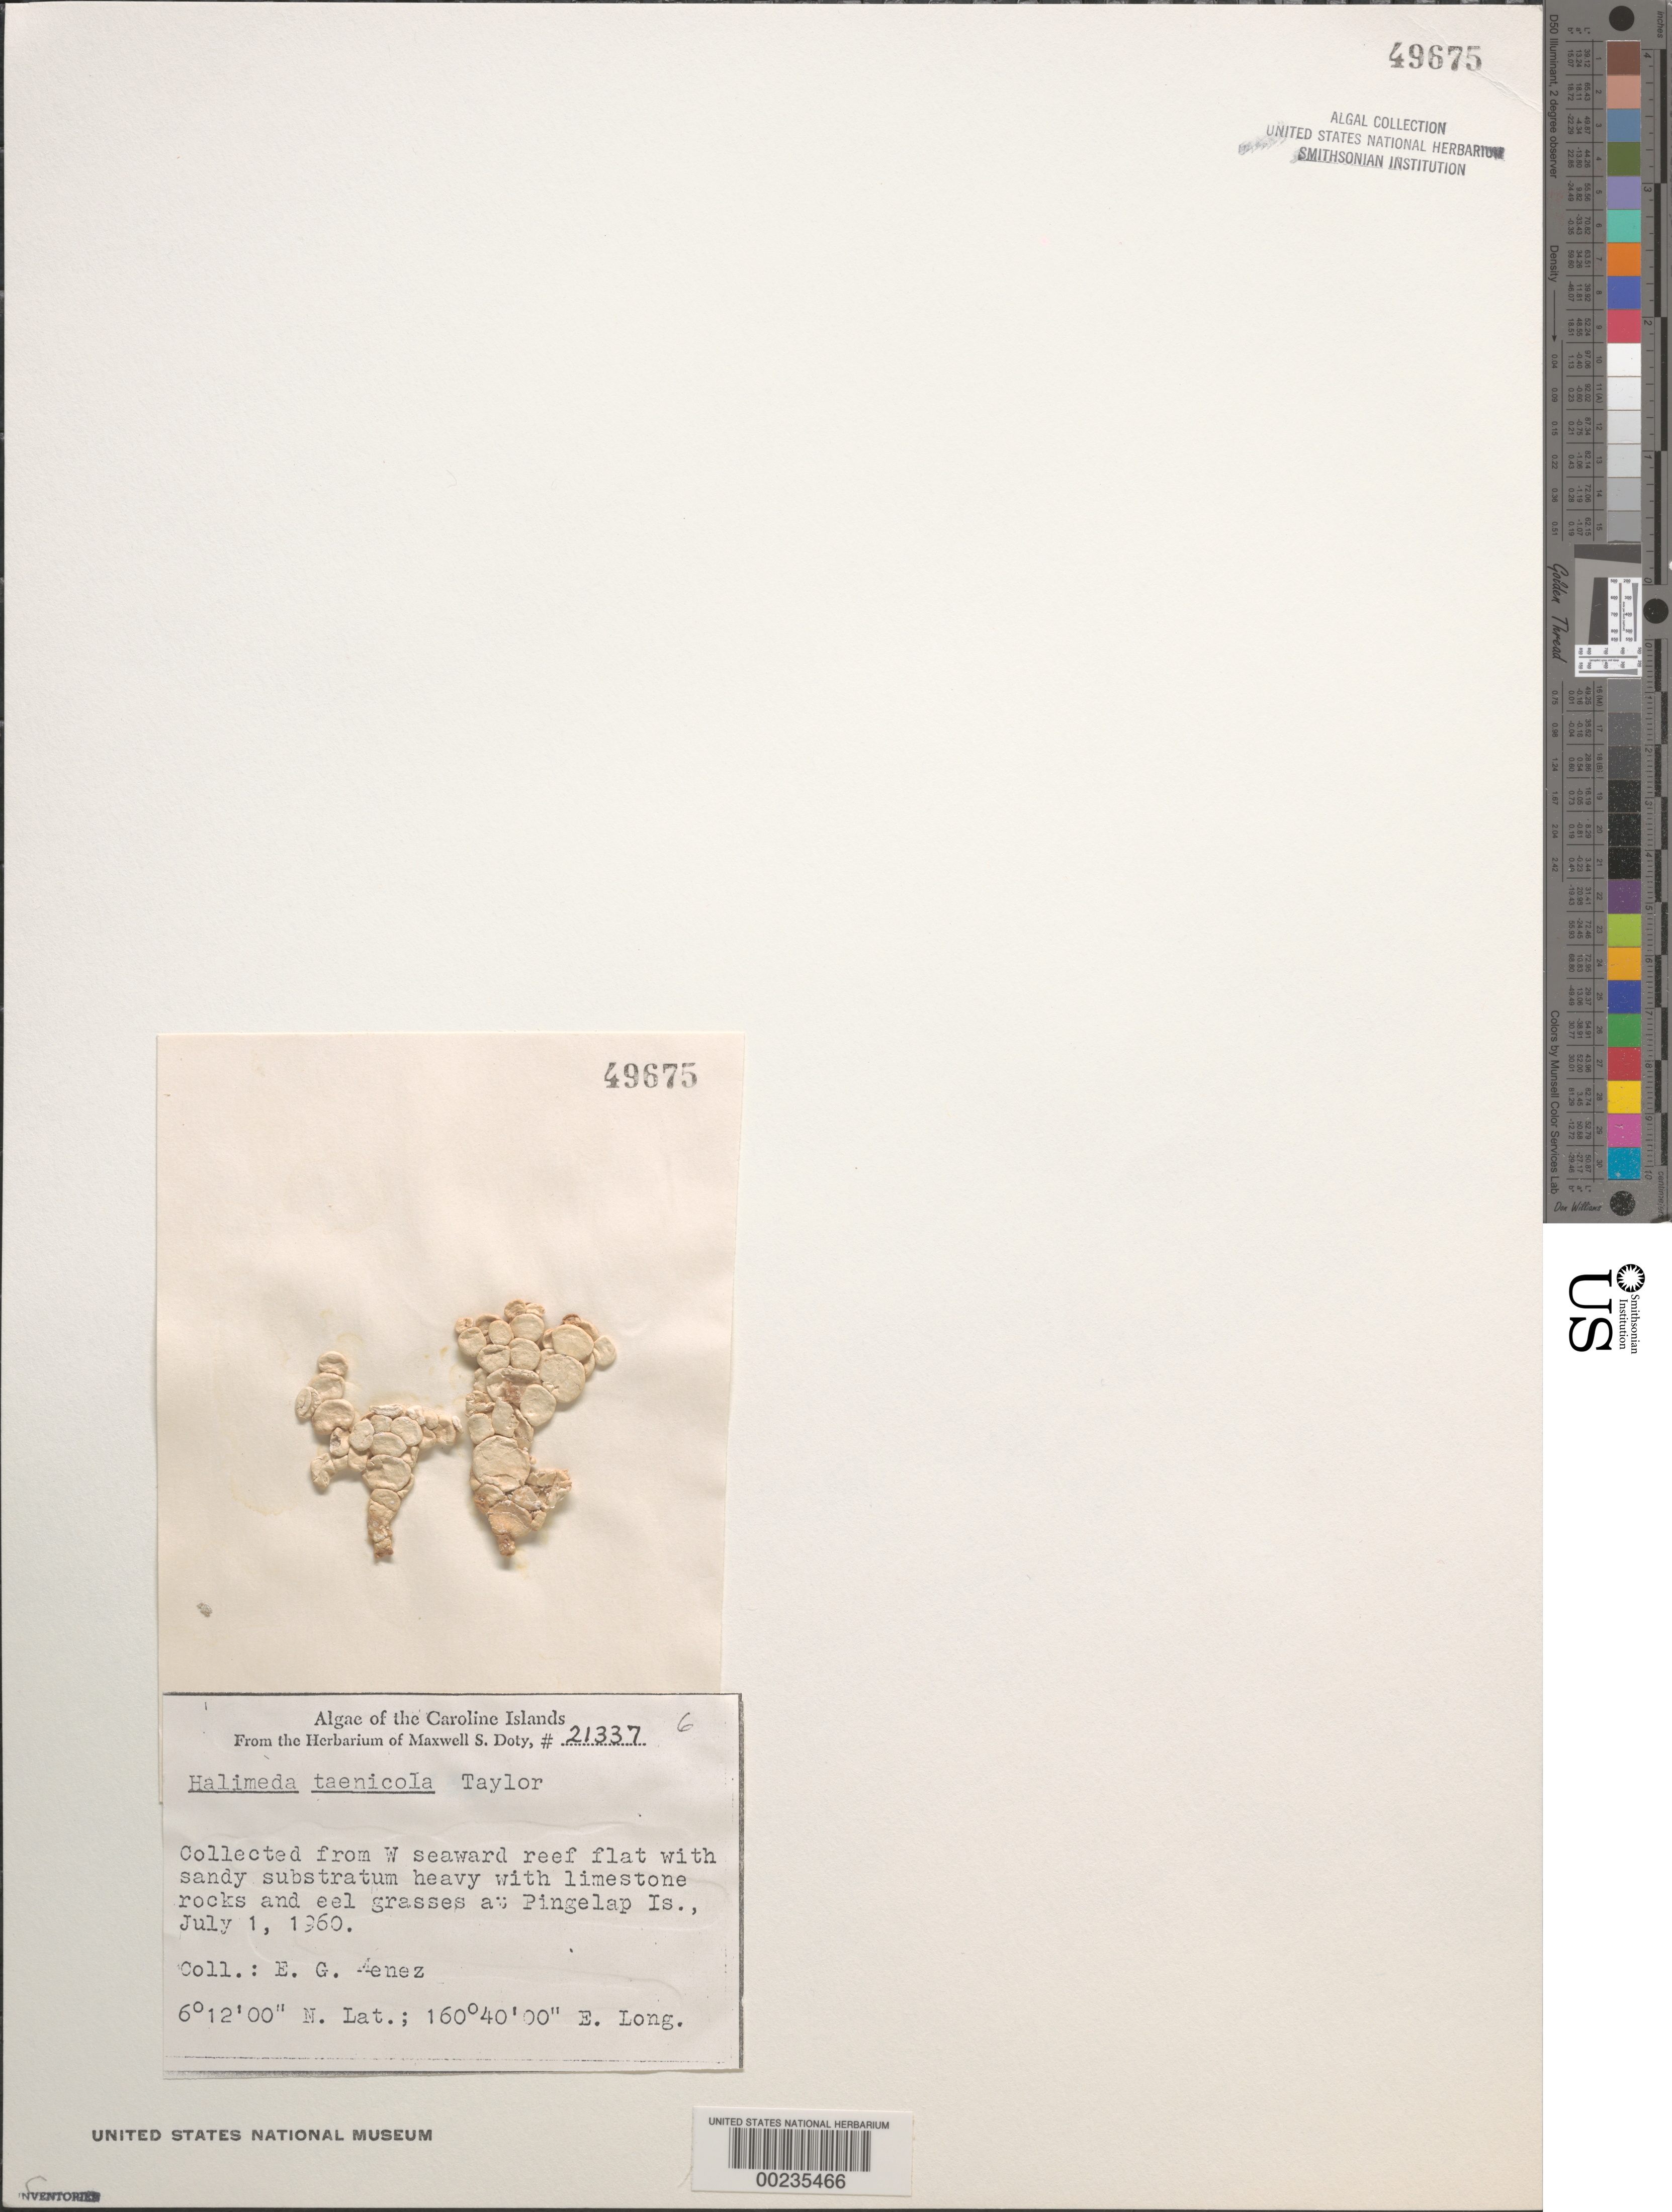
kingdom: Plantae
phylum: Chlorophyta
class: Ulvophyceae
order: Bryopsidales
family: Halimedaceae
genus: Halimeda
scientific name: Halimeda taenicola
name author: W.R. Taylor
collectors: Meñez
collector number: MSD 21337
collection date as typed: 01 Jul 1960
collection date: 1960-07-01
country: Micronesia, Federated States of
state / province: Pohnpei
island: Pingelap Atoll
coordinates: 6 12' 00" N, 160 40' 00" E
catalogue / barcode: US 49675